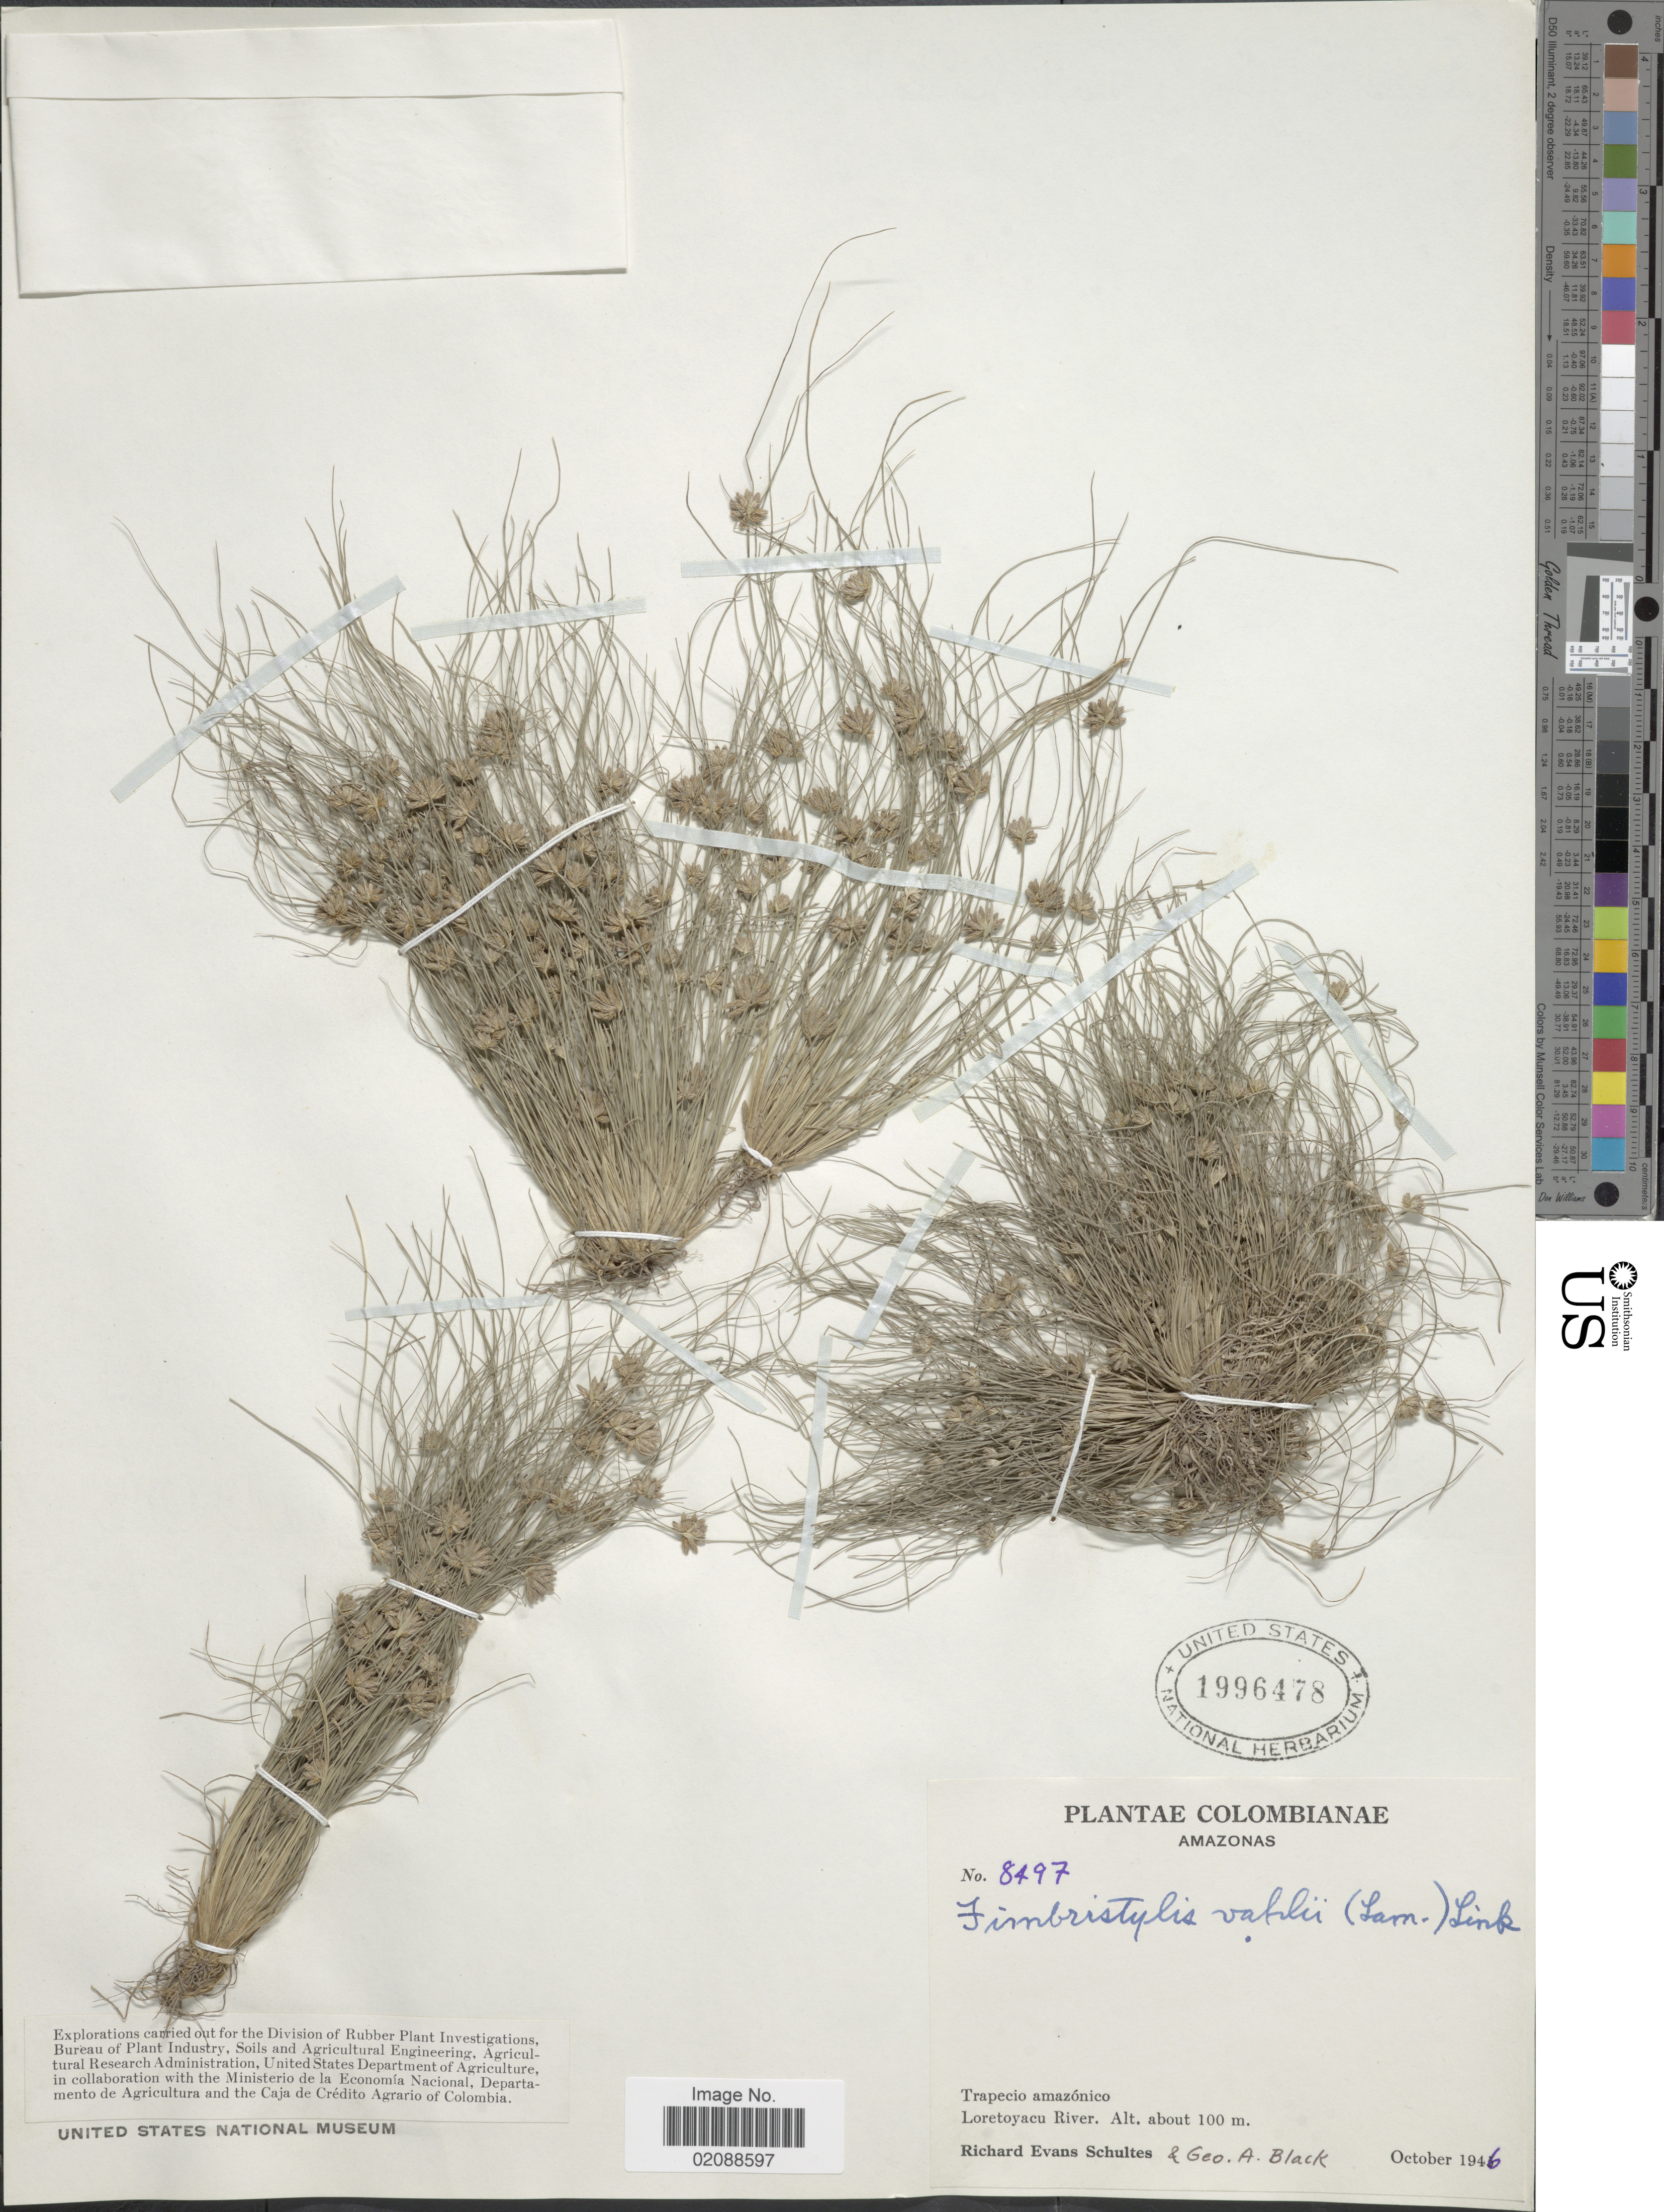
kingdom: Plantae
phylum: Tracheophyta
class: Liliopsida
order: Poales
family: Cyperaceae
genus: Fimbristylis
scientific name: Fimbristylis vahlii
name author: (Lam.) Link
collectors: R. E. Schultes & G. A. Black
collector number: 8497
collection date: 1946-10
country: Colombia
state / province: Amazônas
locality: Trapecia amazonico, Loretoyacu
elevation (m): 100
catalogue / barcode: US 1996478